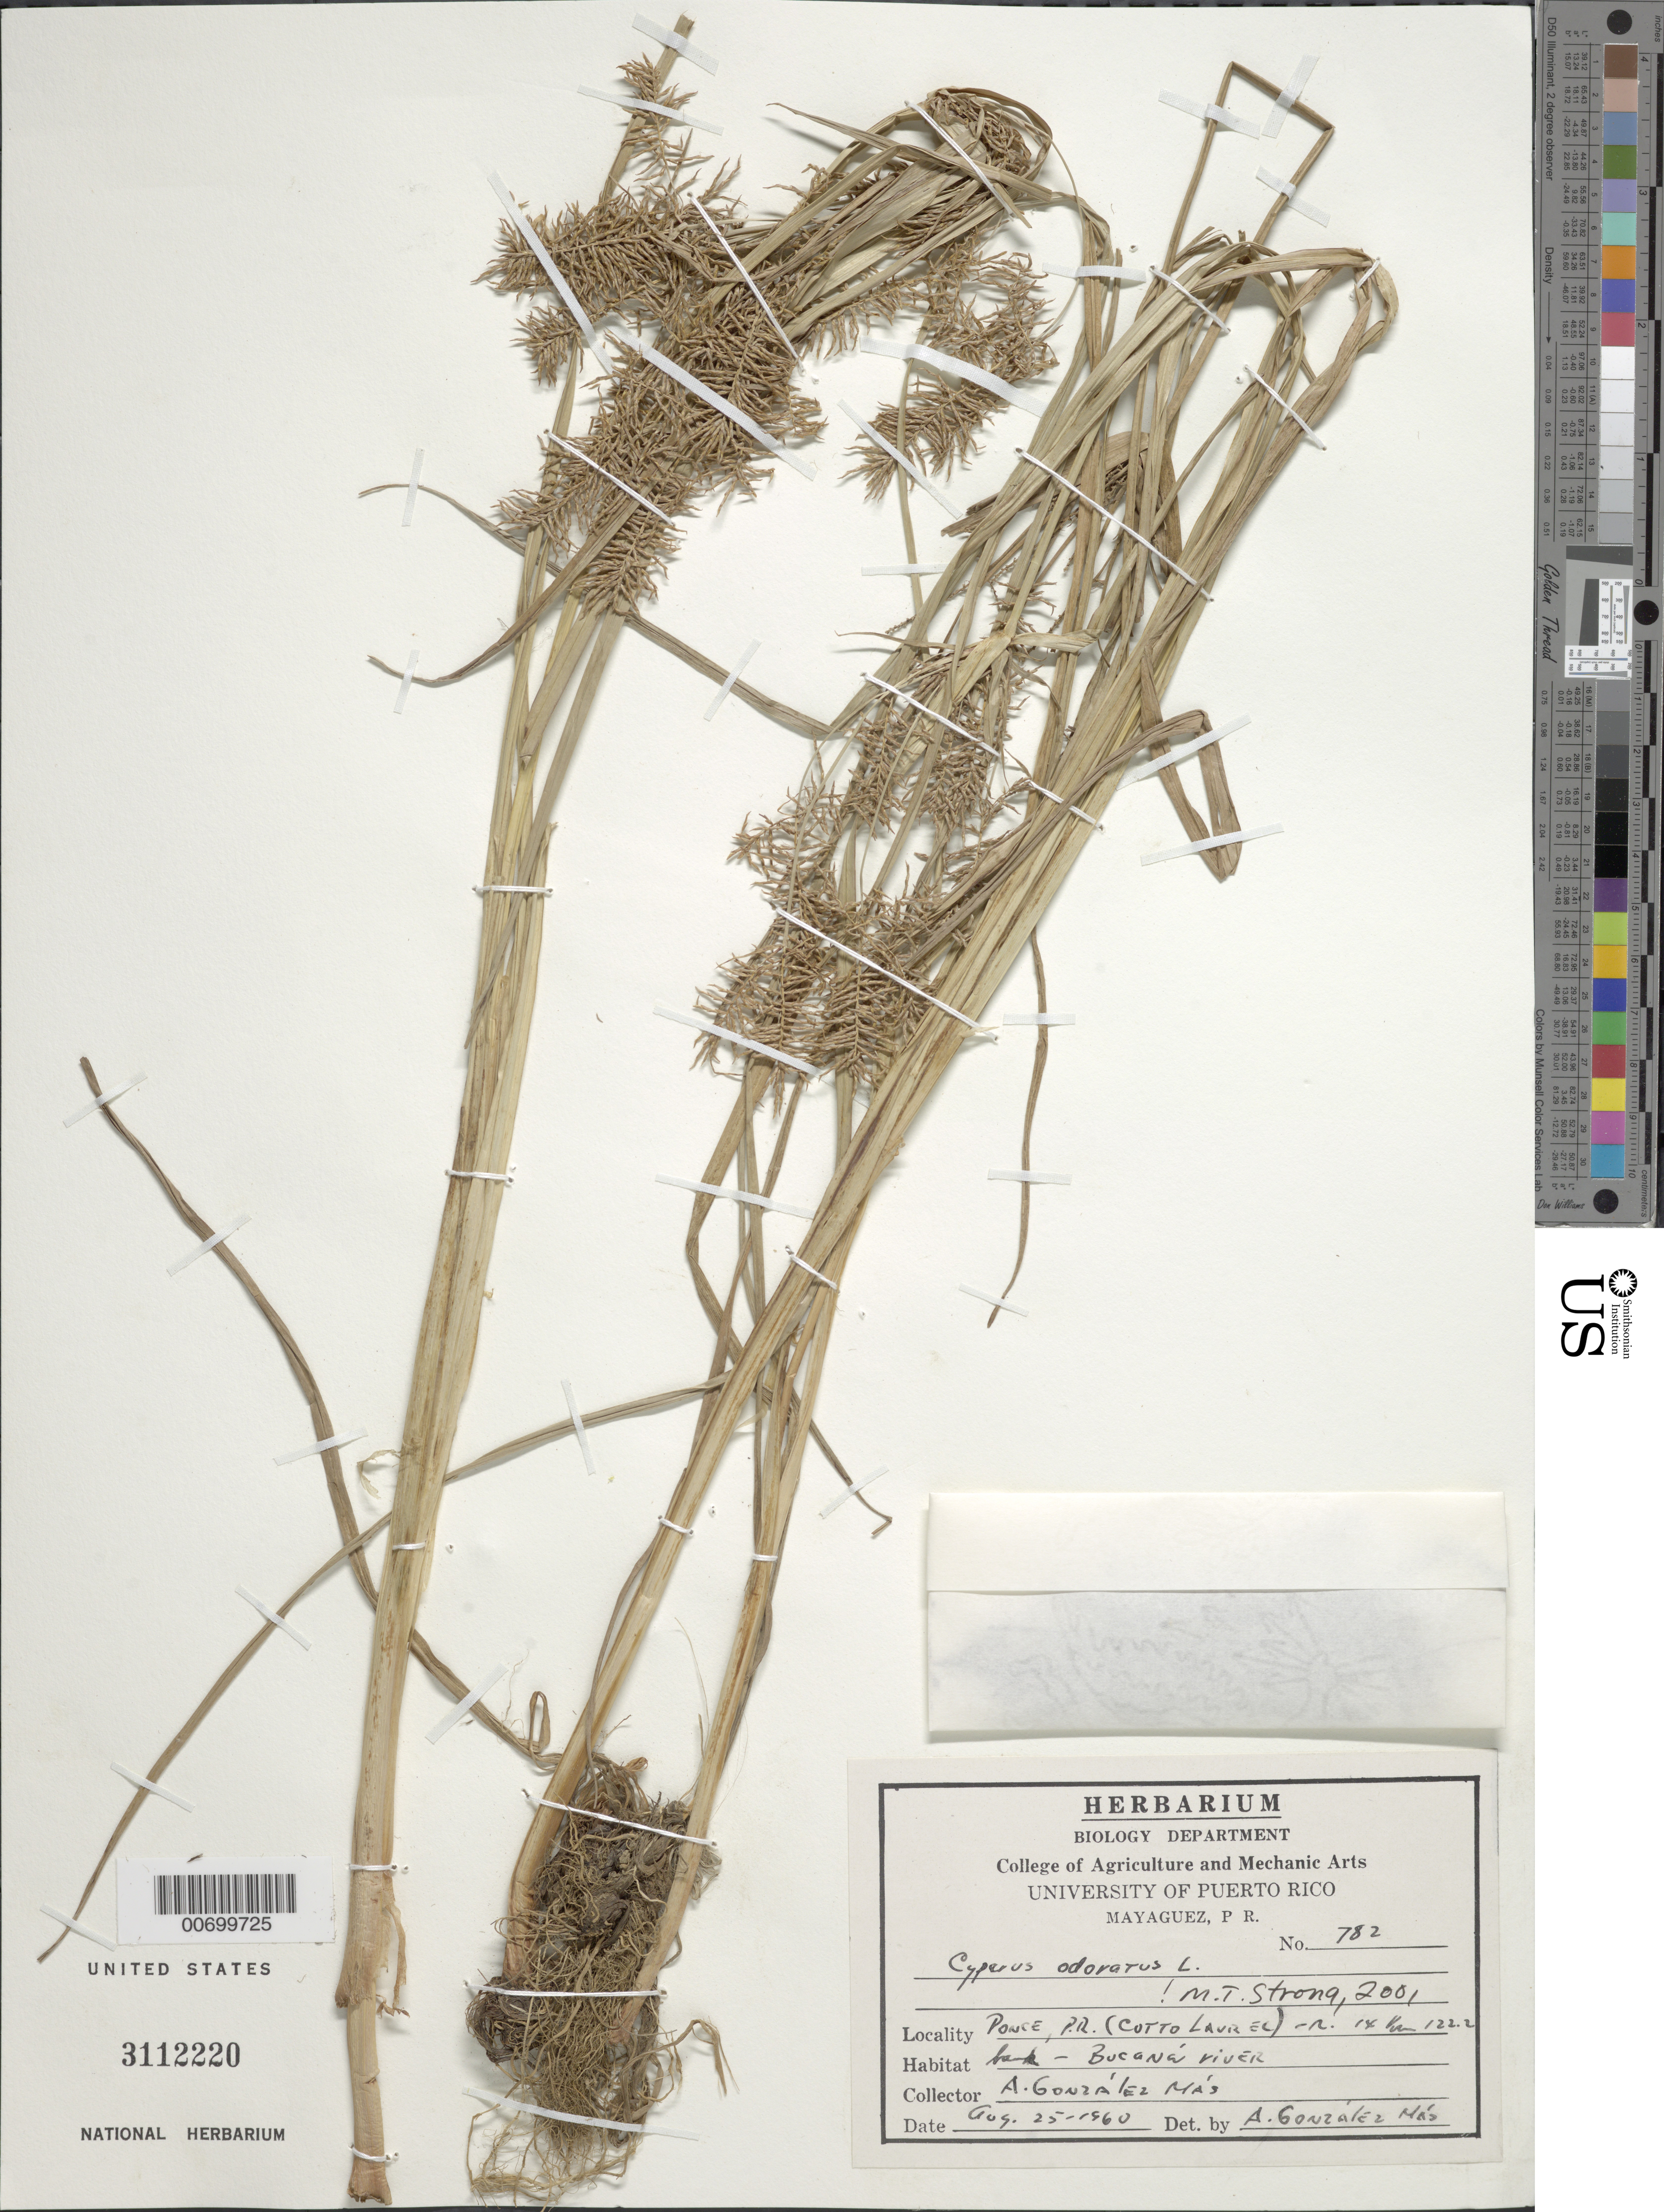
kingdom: Plantae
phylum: Tracheophyta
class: Liliopsida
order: Poales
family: Cyperaceae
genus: Cyperus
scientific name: Cyperus odoratus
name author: L.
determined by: Strong, M. T., (US), Smithsonian Institution - National Museum of Natural History (UNITED STATES)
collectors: A. González Más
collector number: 782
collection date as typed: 25 Aug 1960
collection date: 1960-08-25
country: Puerto Rico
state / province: Ponce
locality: Ponce: Cotto Laurel, Rd. 14, km 122.2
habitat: Bank of Bucana River.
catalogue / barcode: US 3112220